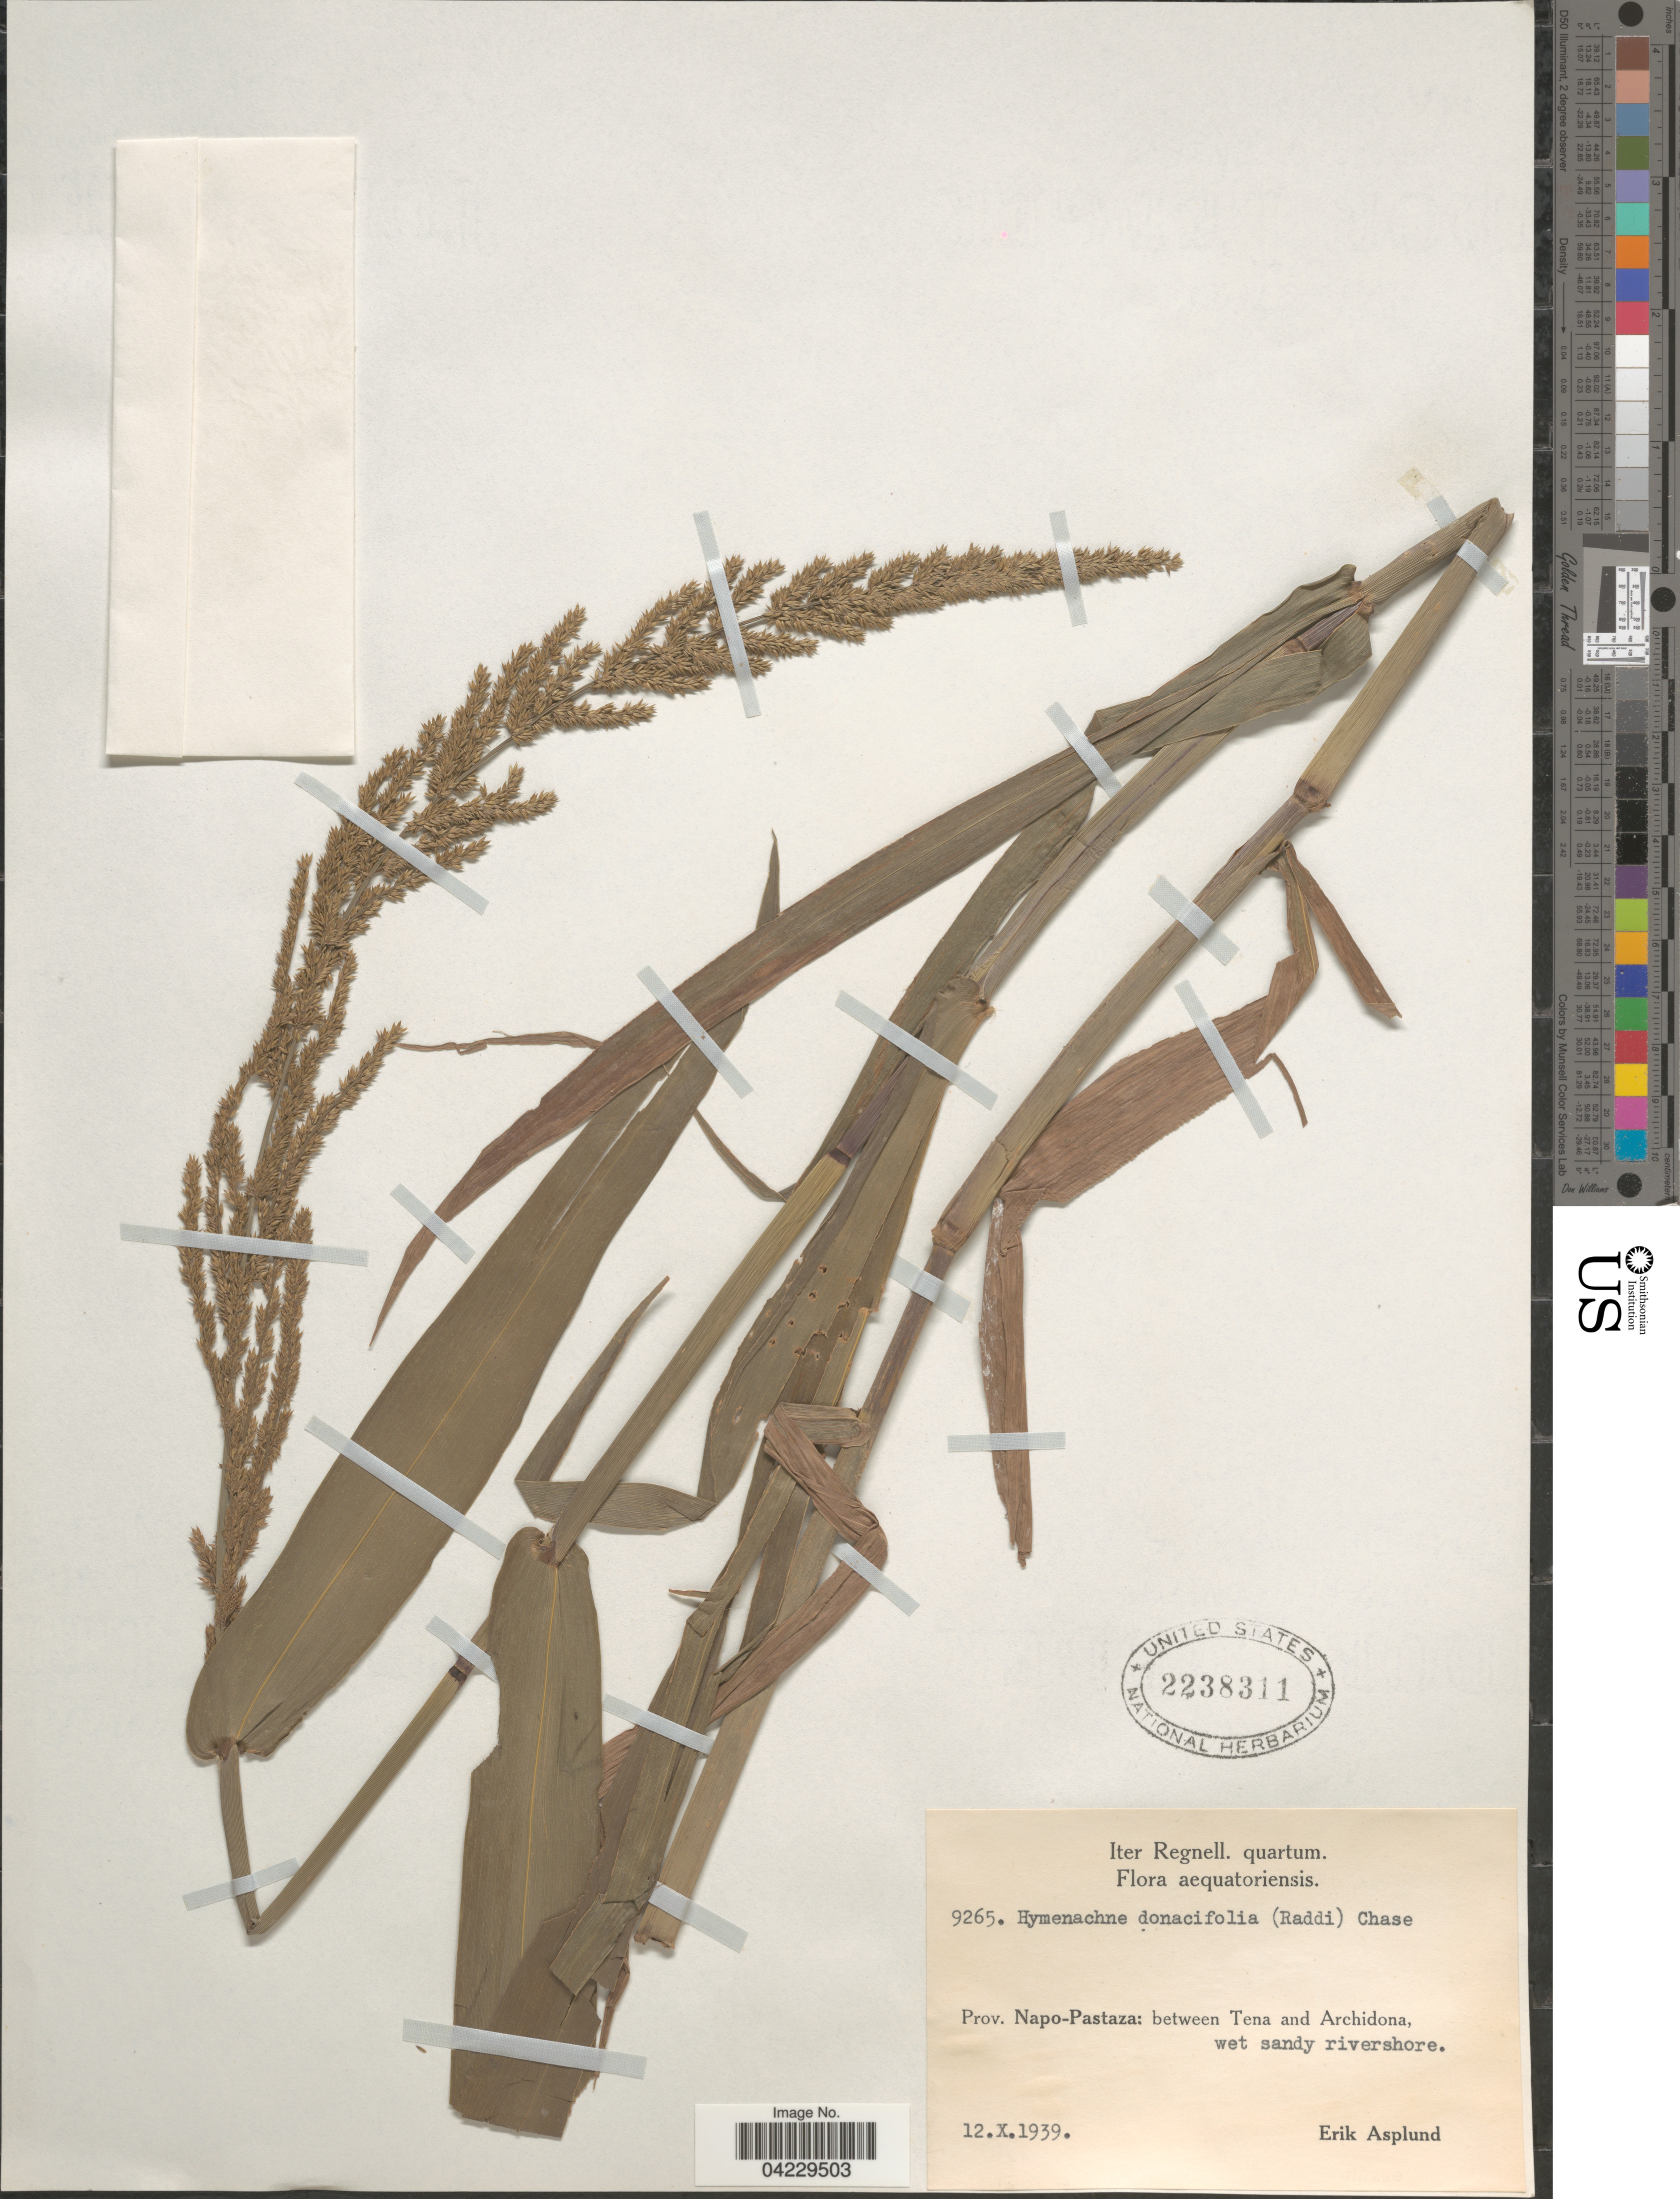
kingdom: Plantae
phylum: Tracheophyta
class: Liliopsida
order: Poales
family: Poaceae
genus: Hymenachne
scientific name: Hymenachne donacifolia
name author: (Raddi) Chase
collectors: E. Asplund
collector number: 9265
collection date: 1939-10-12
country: Ecuador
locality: Iter Regnell. quartum. Aequatoriensis. Prov. Napo-Pastaza: between Tena and Archidona, wet sandy rivershore.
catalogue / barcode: US 2238311